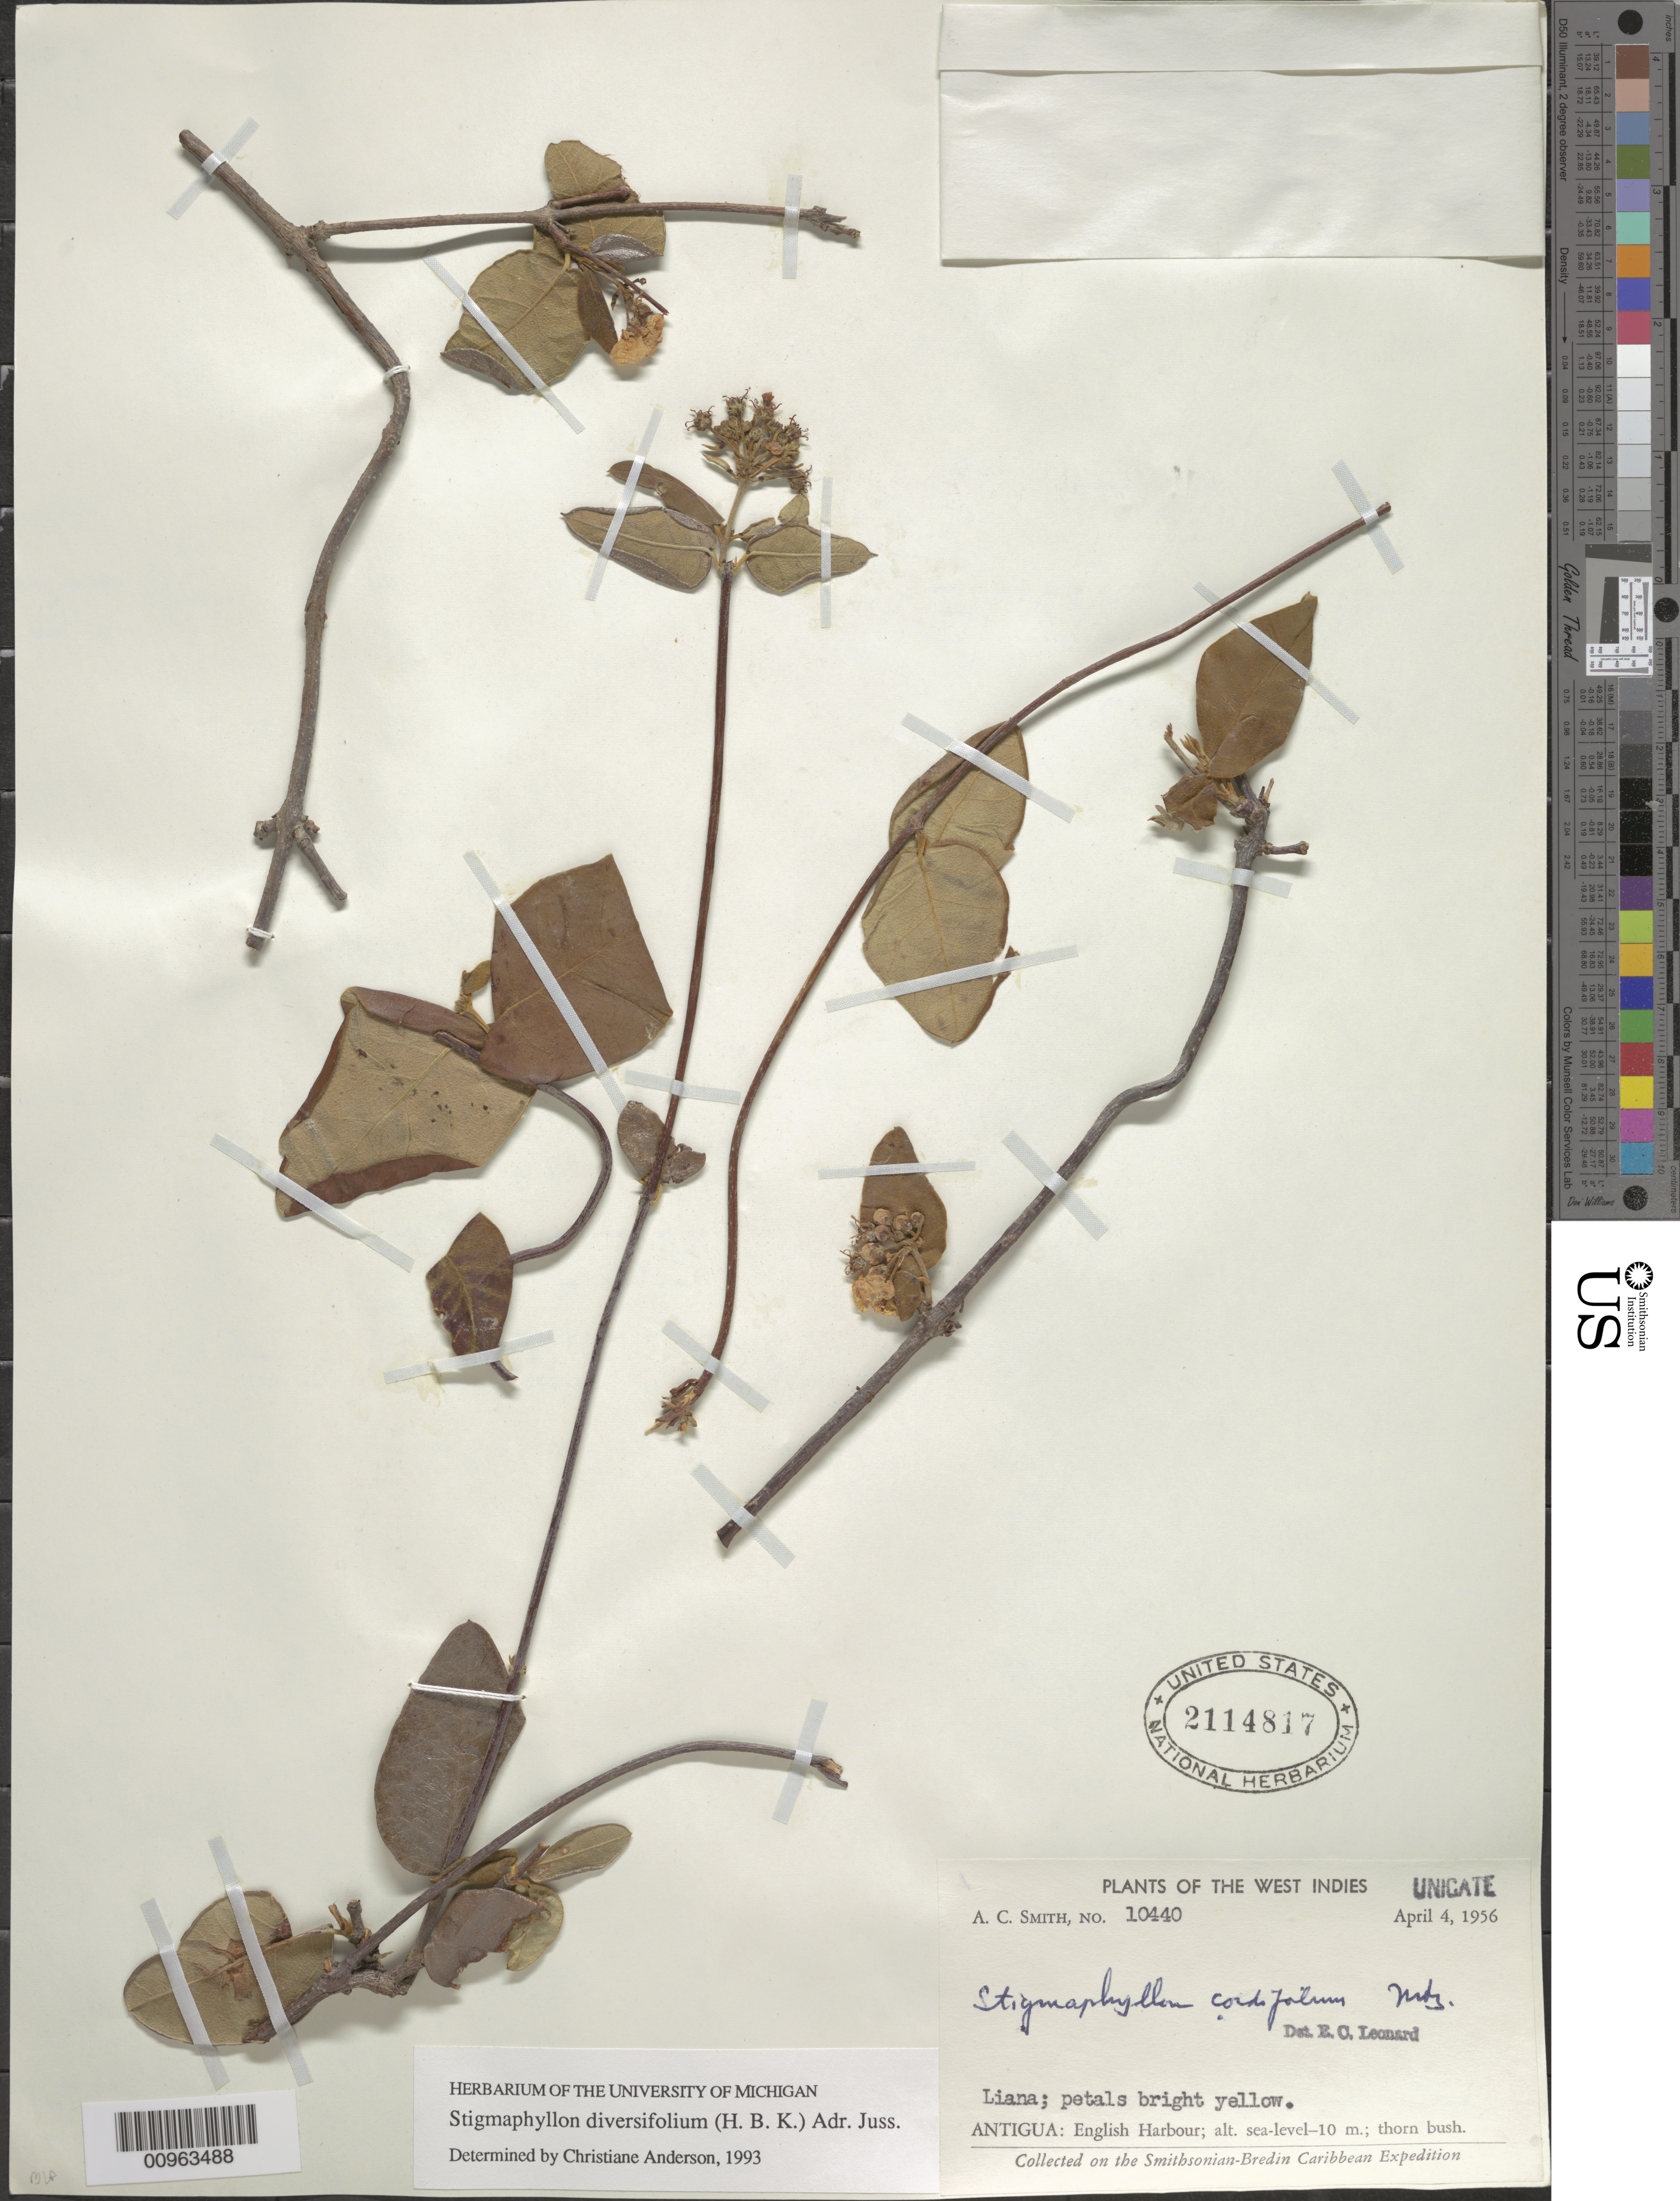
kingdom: Plantae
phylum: Tracheophyta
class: Magnoliopsida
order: Malpighiales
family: Malpighiaceae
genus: Stigmaphyllon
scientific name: Stigmaphyllon diversifolium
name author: (Kunth) A. Juss.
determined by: Anderson, C.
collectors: A. C. Smith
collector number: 10440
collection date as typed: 04 Apr 1956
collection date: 1956-04-04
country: Antigua and Barbuda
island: Antigua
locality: English Harbour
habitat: Thorn bush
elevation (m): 0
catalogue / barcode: US 2114817